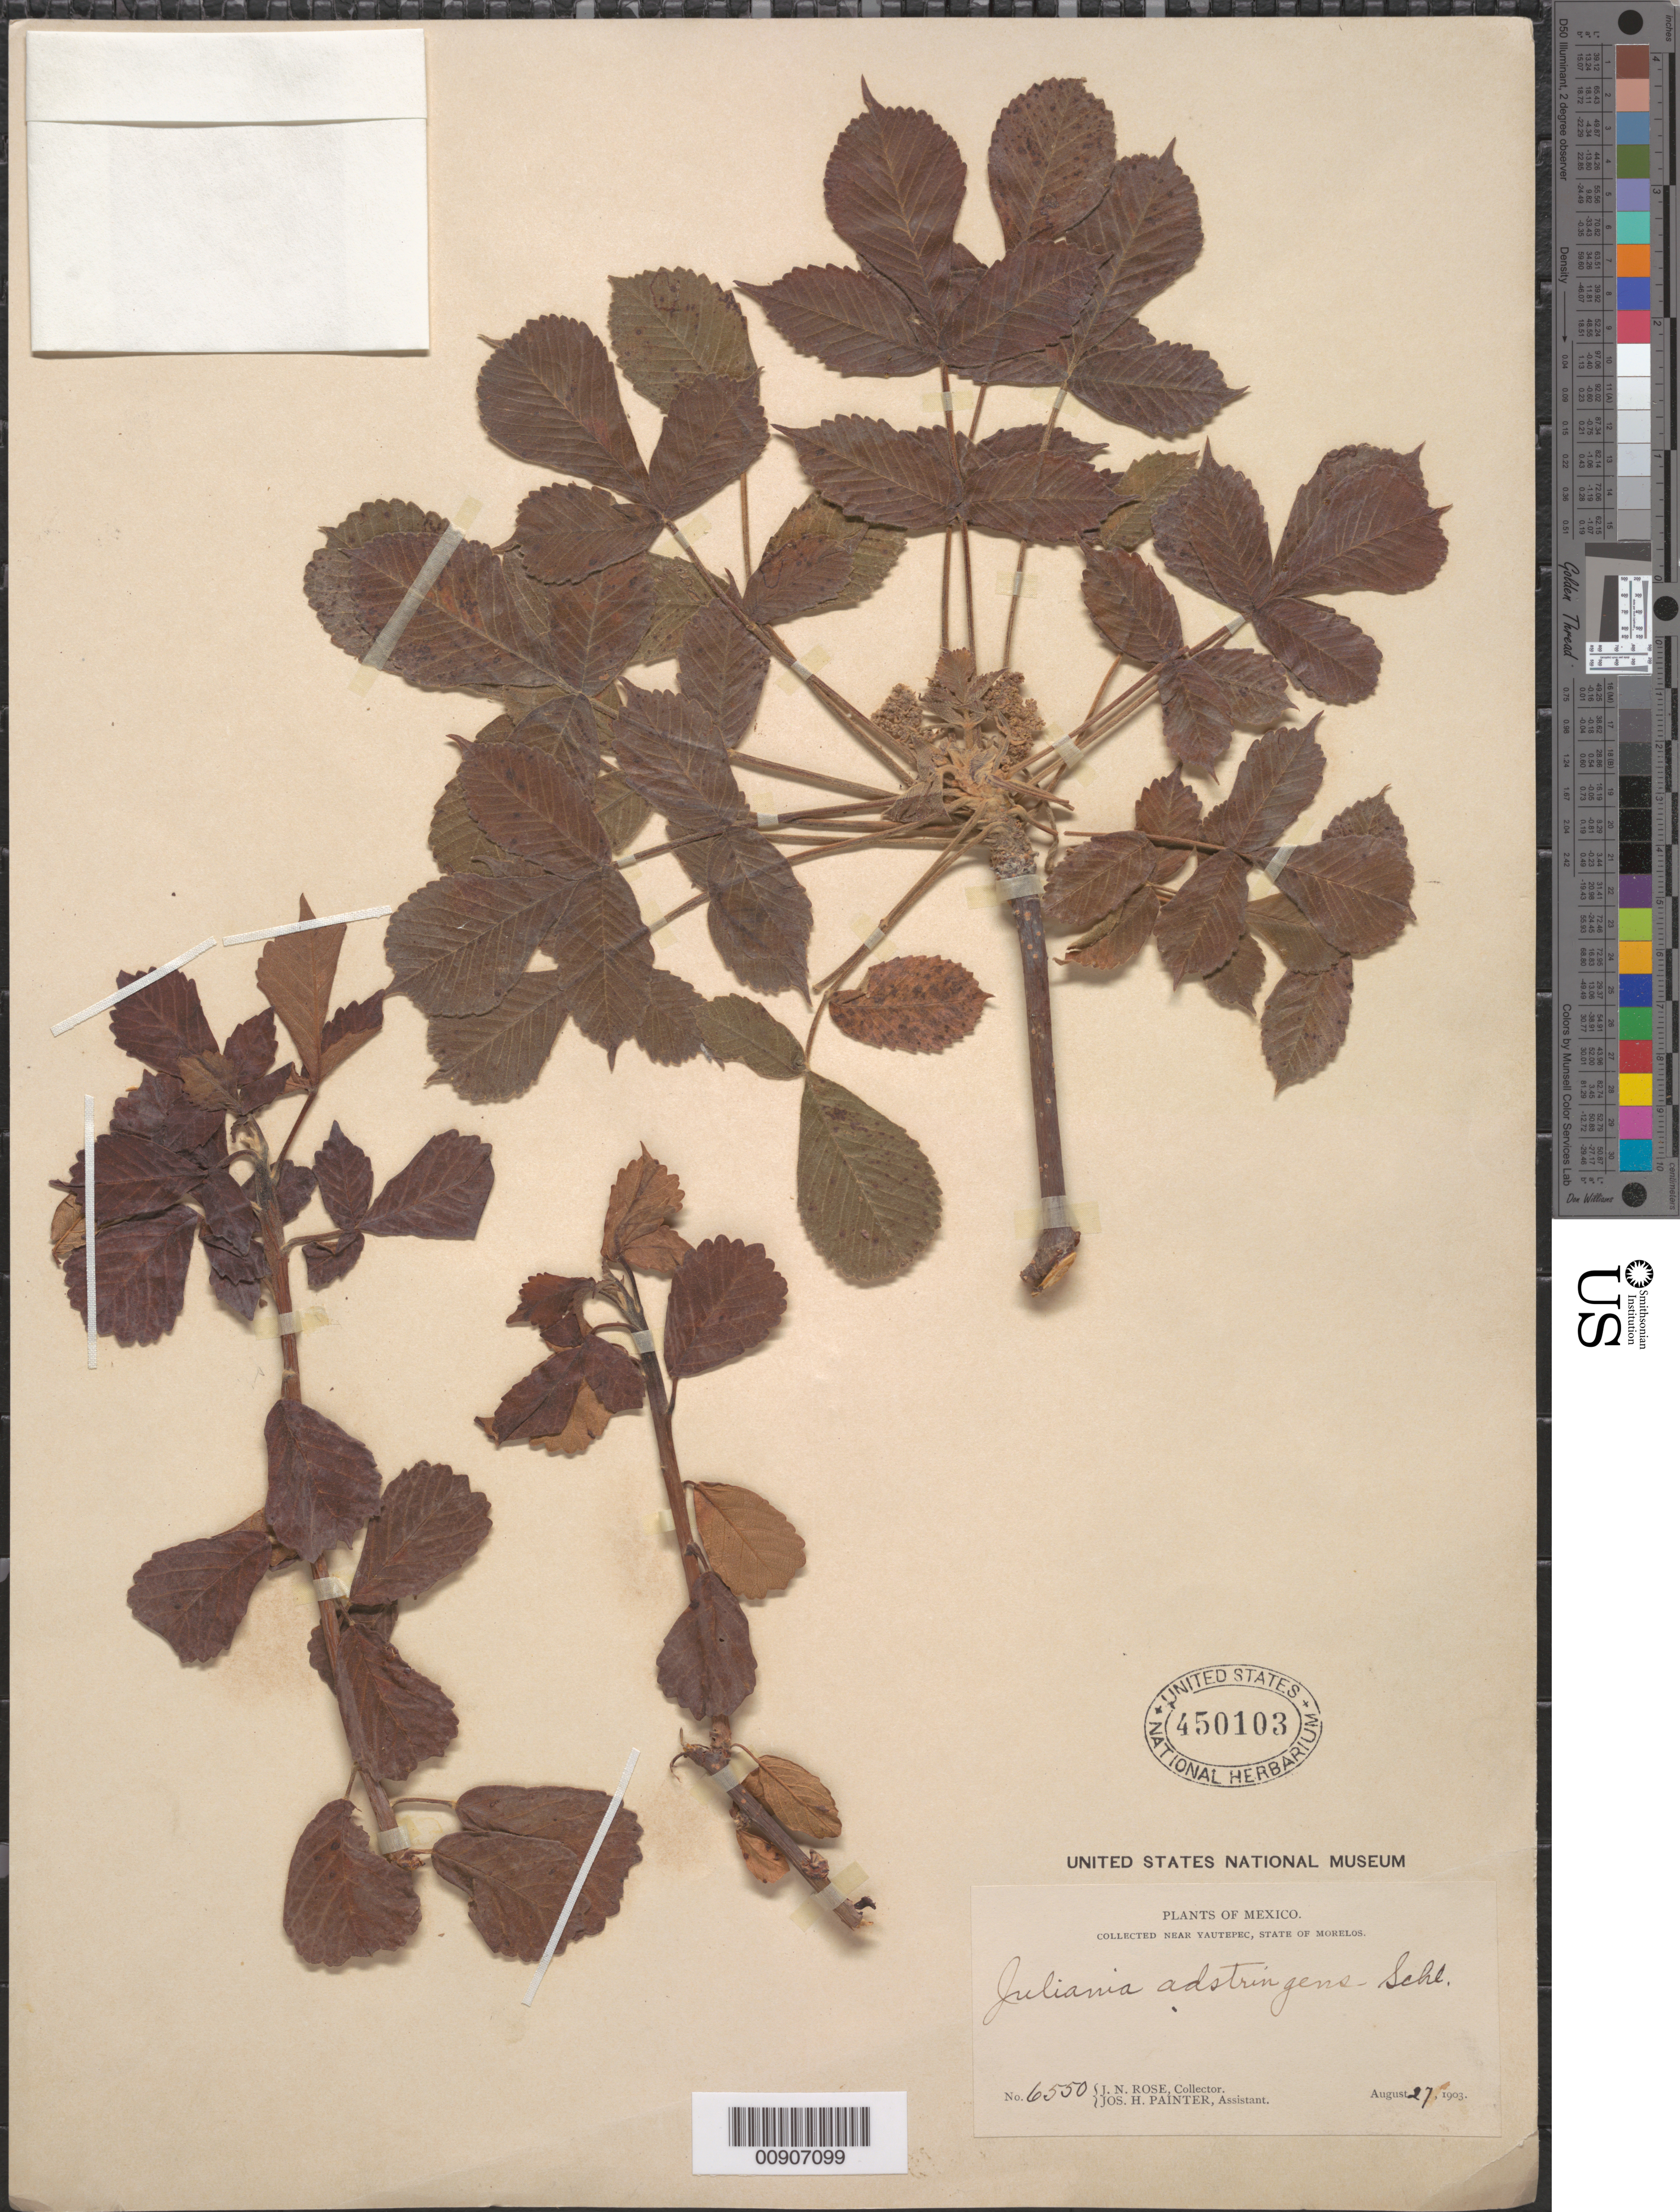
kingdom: Plantae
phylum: Tracheophyta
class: Magnoliopsida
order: Sapindales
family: Anacardiaceae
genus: Amphipterygium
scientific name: Amphipterygium adstringens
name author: (Schltdl.) Schiede ex Standl.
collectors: J. N. Rose & J. H. Painter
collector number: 6550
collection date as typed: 27 Aug 1903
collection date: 1903-08-27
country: Mexico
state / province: Morelos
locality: Near Yautepec, State of Morelos.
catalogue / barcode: US 450103